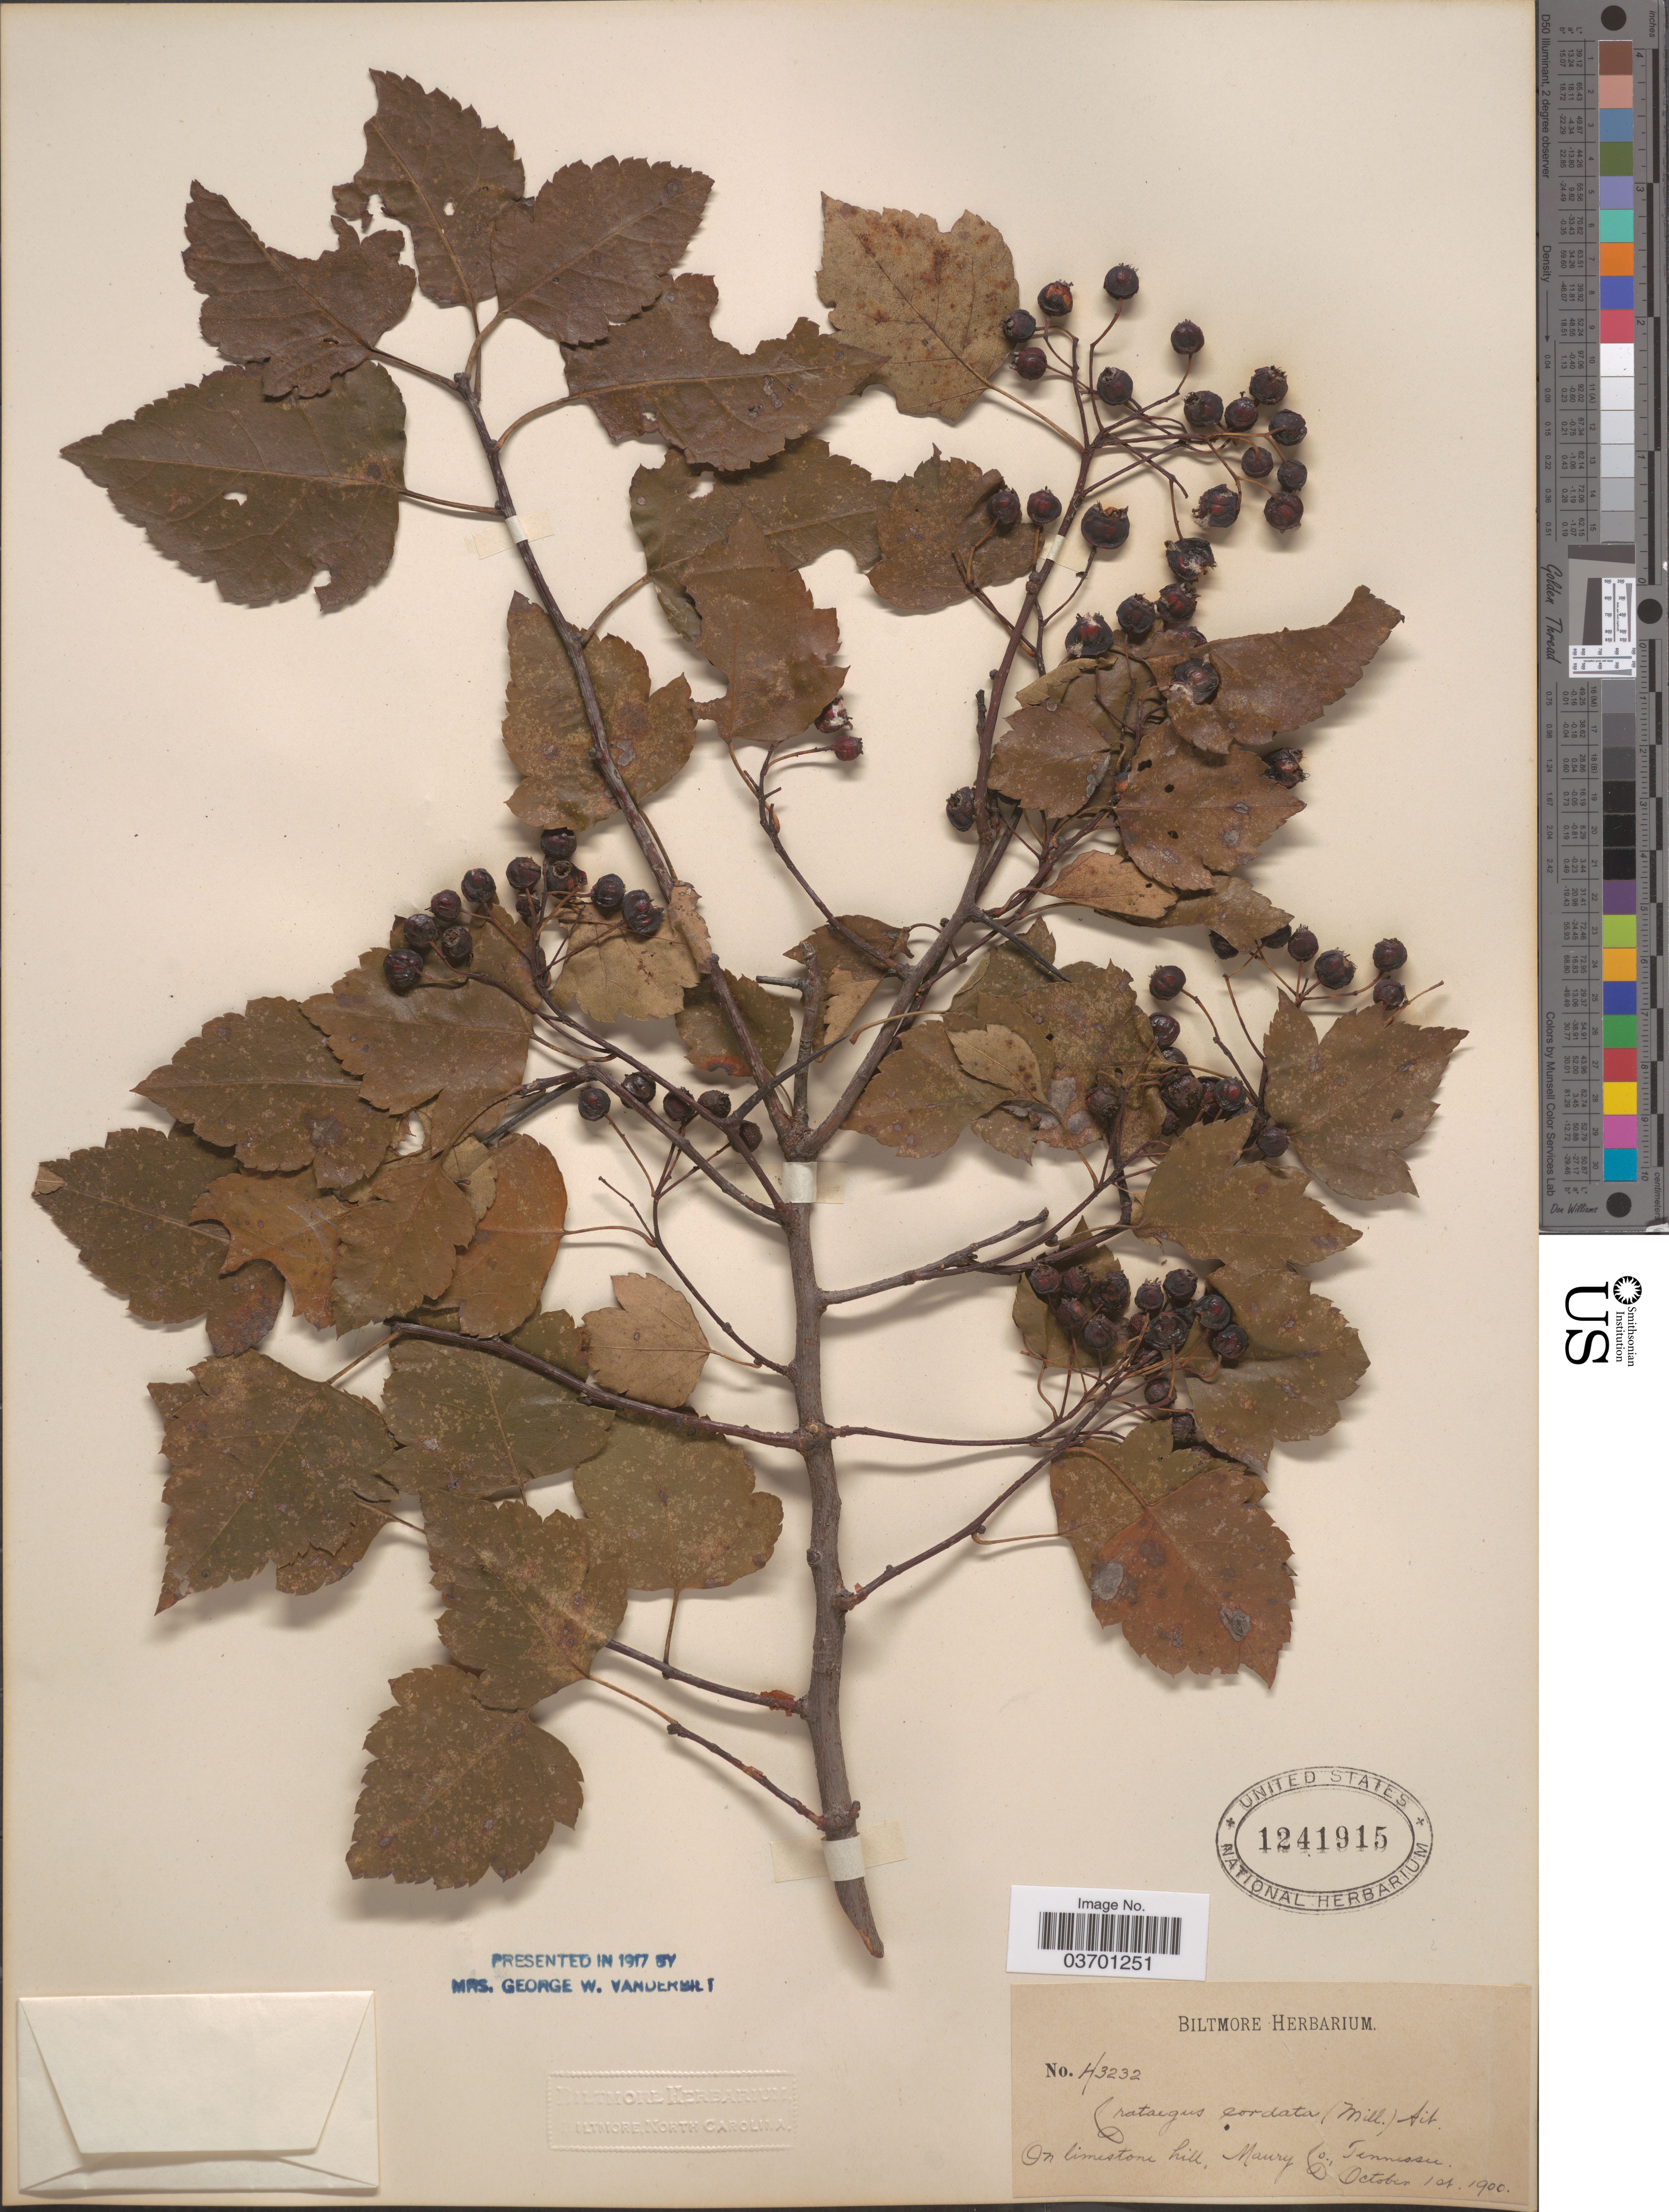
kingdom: Plantae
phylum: Tracheophyta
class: Magnoliopsida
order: Rosales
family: Rosaceae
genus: Crataegus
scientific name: Crataegus phaenopyrum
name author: (L. f.) Medik.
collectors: ex herb. Biltmore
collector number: H3232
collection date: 1900-10-01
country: United States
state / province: Tennessee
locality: Maury Co.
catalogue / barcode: US 1241915